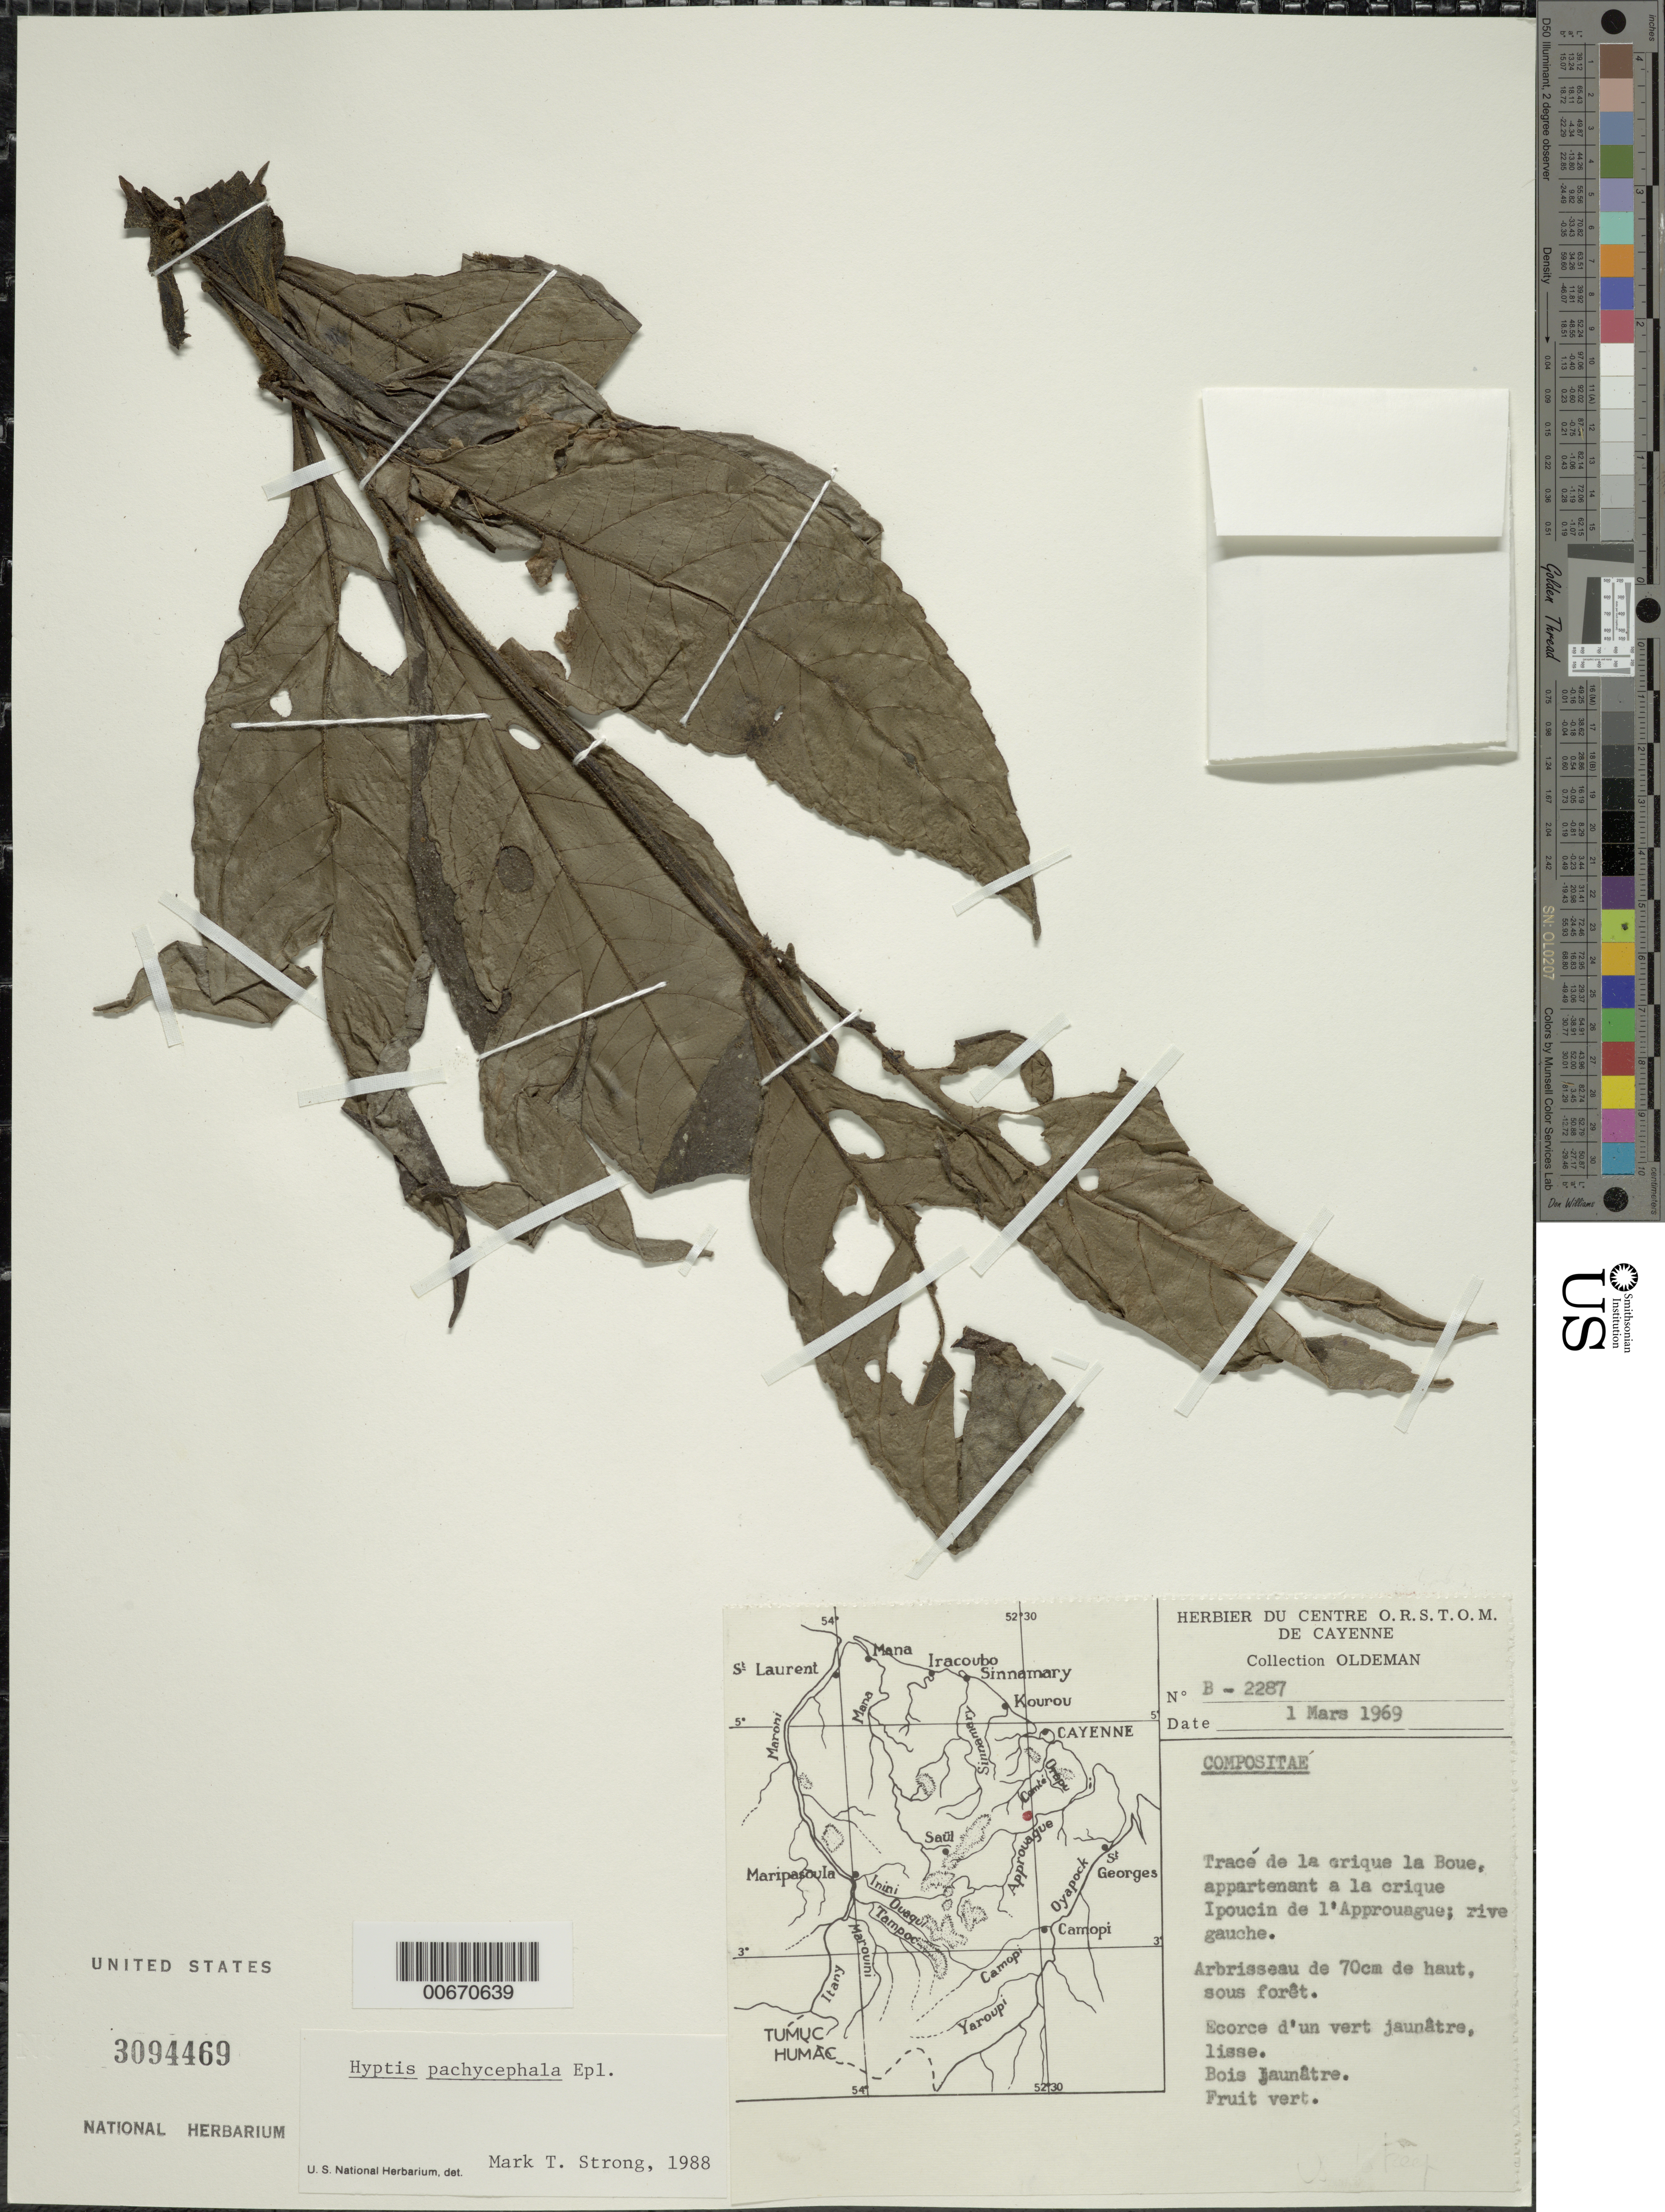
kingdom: Plantae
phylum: Tracheophyta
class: Magnoliopsida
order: Lamiales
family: Lamiaceae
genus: Hyptis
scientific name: Hyptis pachycephala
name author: Epling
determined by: Strong, M. T., (US), Smithsonian Institution - National Museum of Natural History (UNITED STATES)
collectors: R. Oldeman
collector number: B 2287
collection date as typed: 1-Mar-69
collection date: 1969-03-01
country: French Guiana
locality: Tracé de la crique la Boue, appartement à la crique Ipoucin de l'Approuague; rive gauche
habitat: In the forest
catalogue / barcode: US 3094469